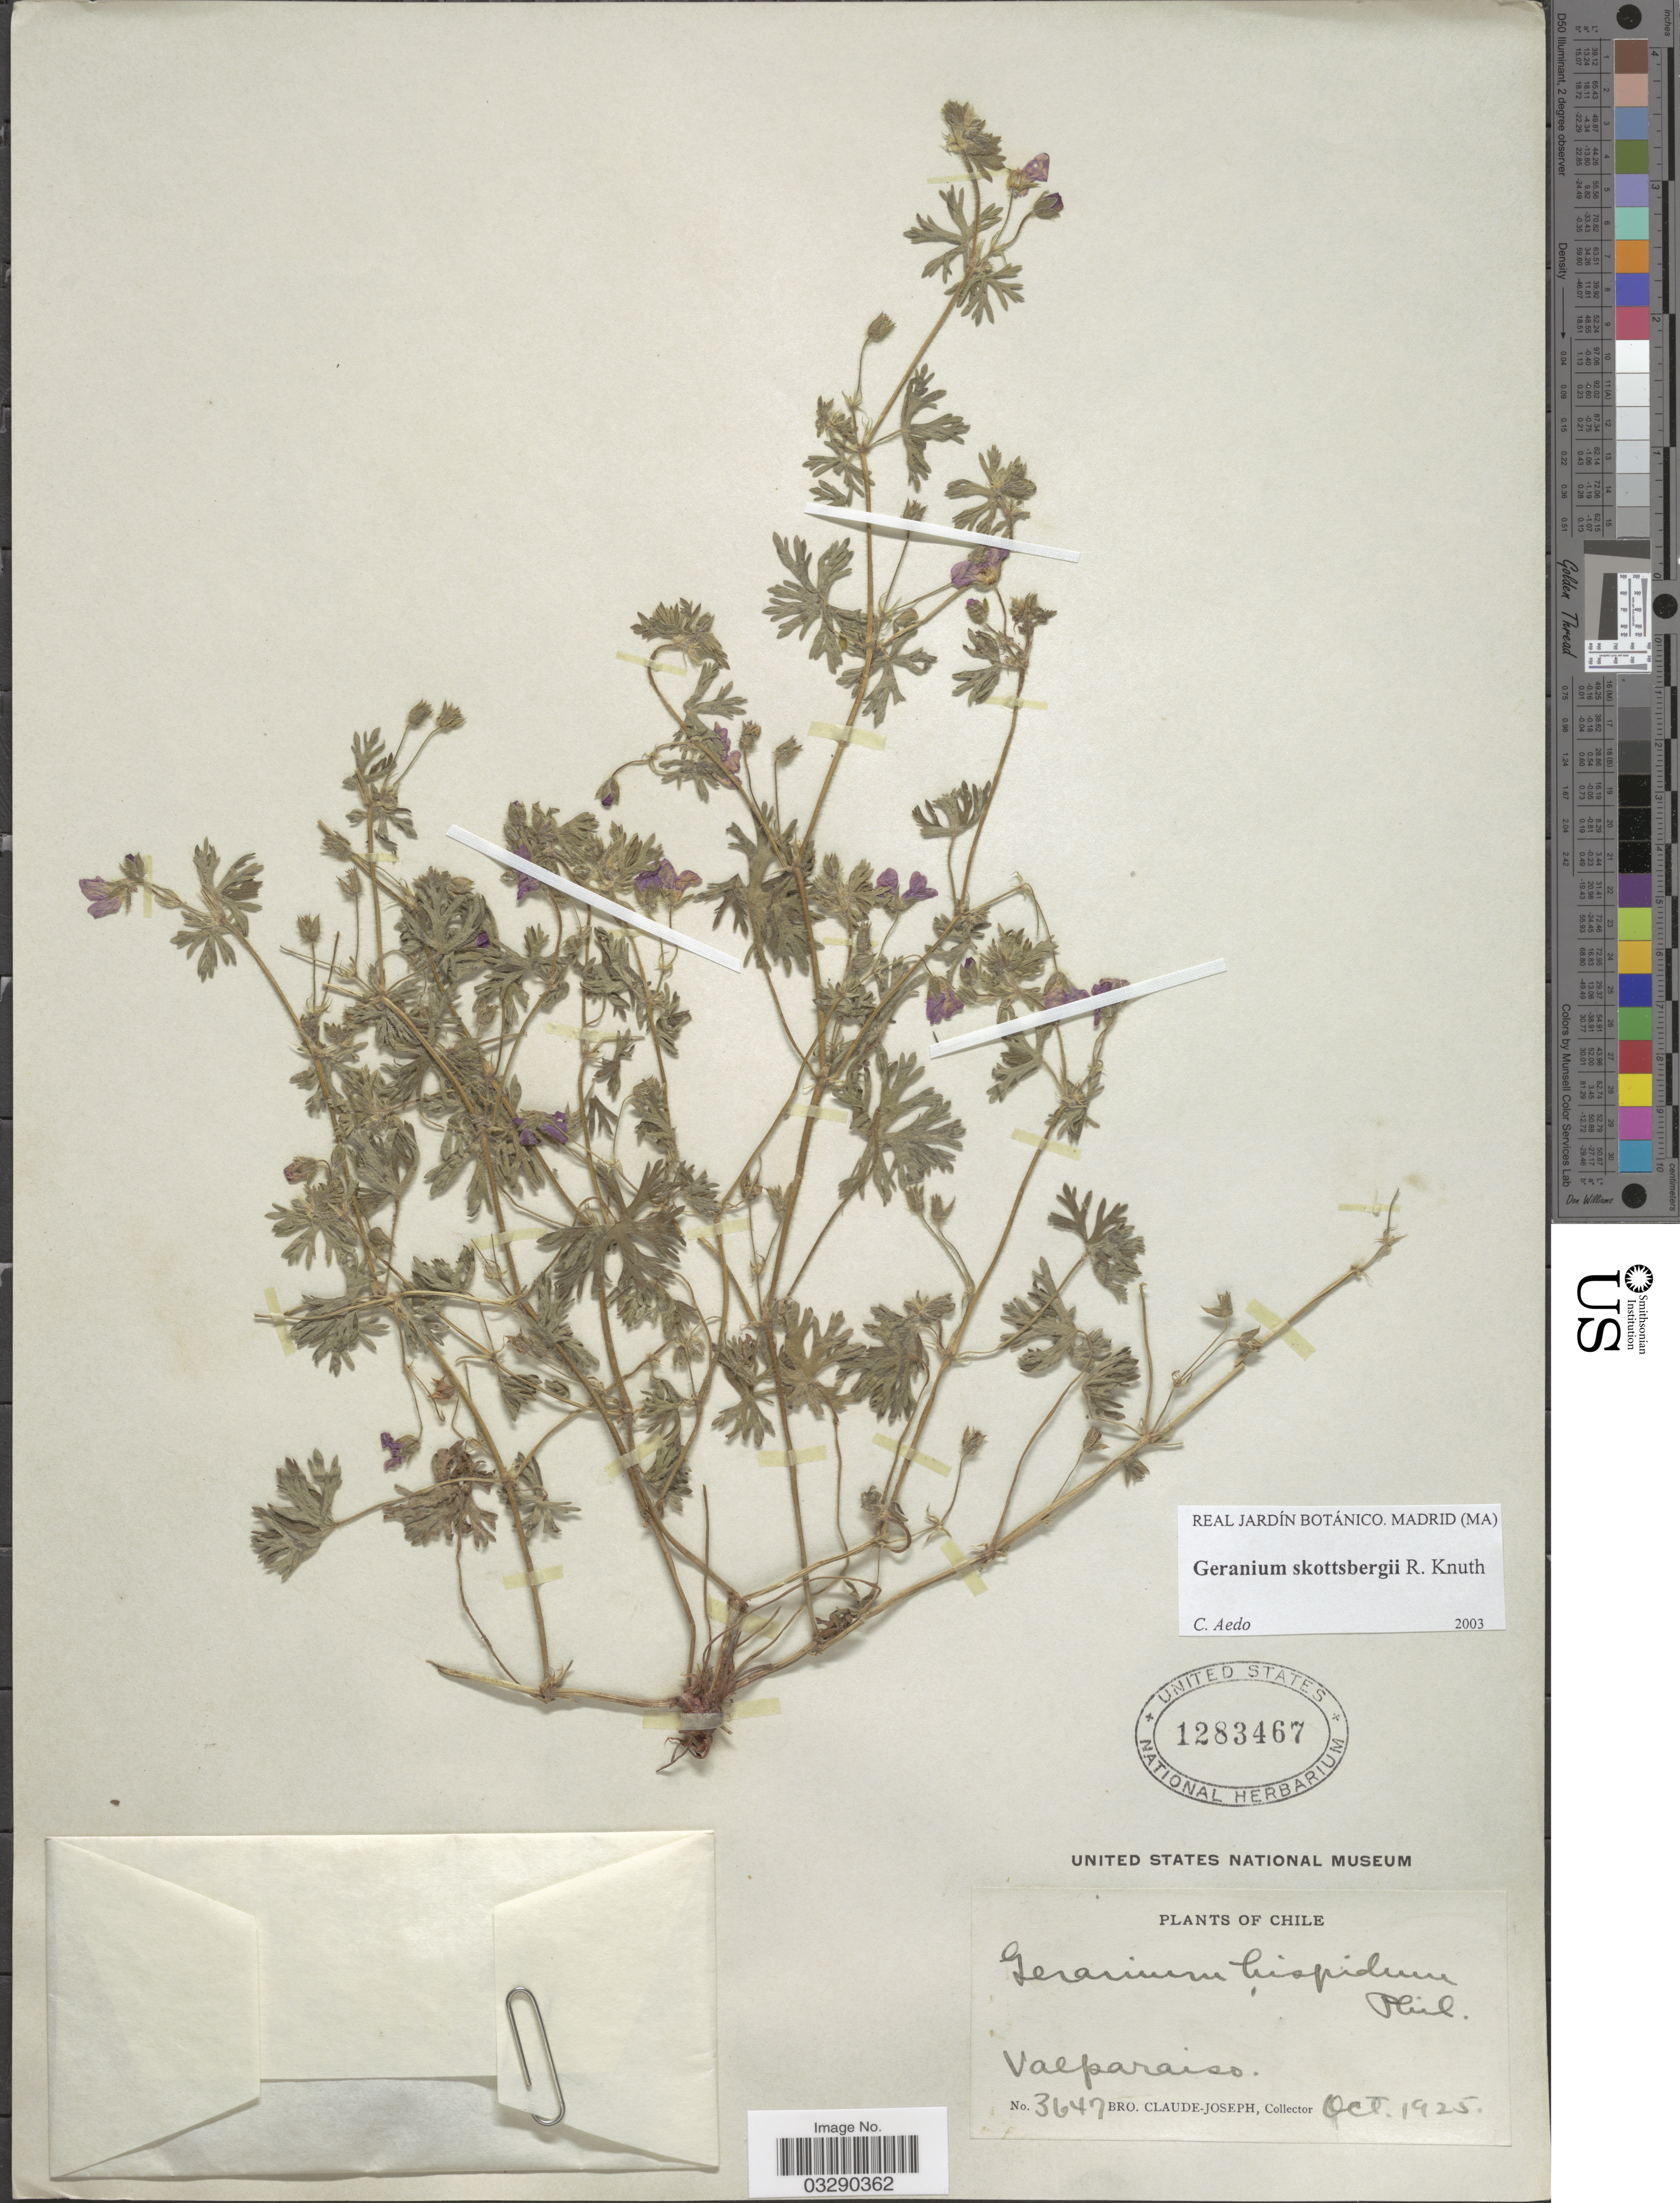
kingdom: Plantae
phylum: Tracheophyta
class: Magnoliopsida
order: Geraniales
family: Geraniaceae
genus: Geranium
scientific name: Geranium skottsbergii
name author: R. Knuth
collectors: Bro. Claude-Joseph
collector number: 3647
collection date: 1925-10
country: Chile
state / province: Valparaíso (V)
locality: Valapraiso.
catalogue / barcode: US 1283467